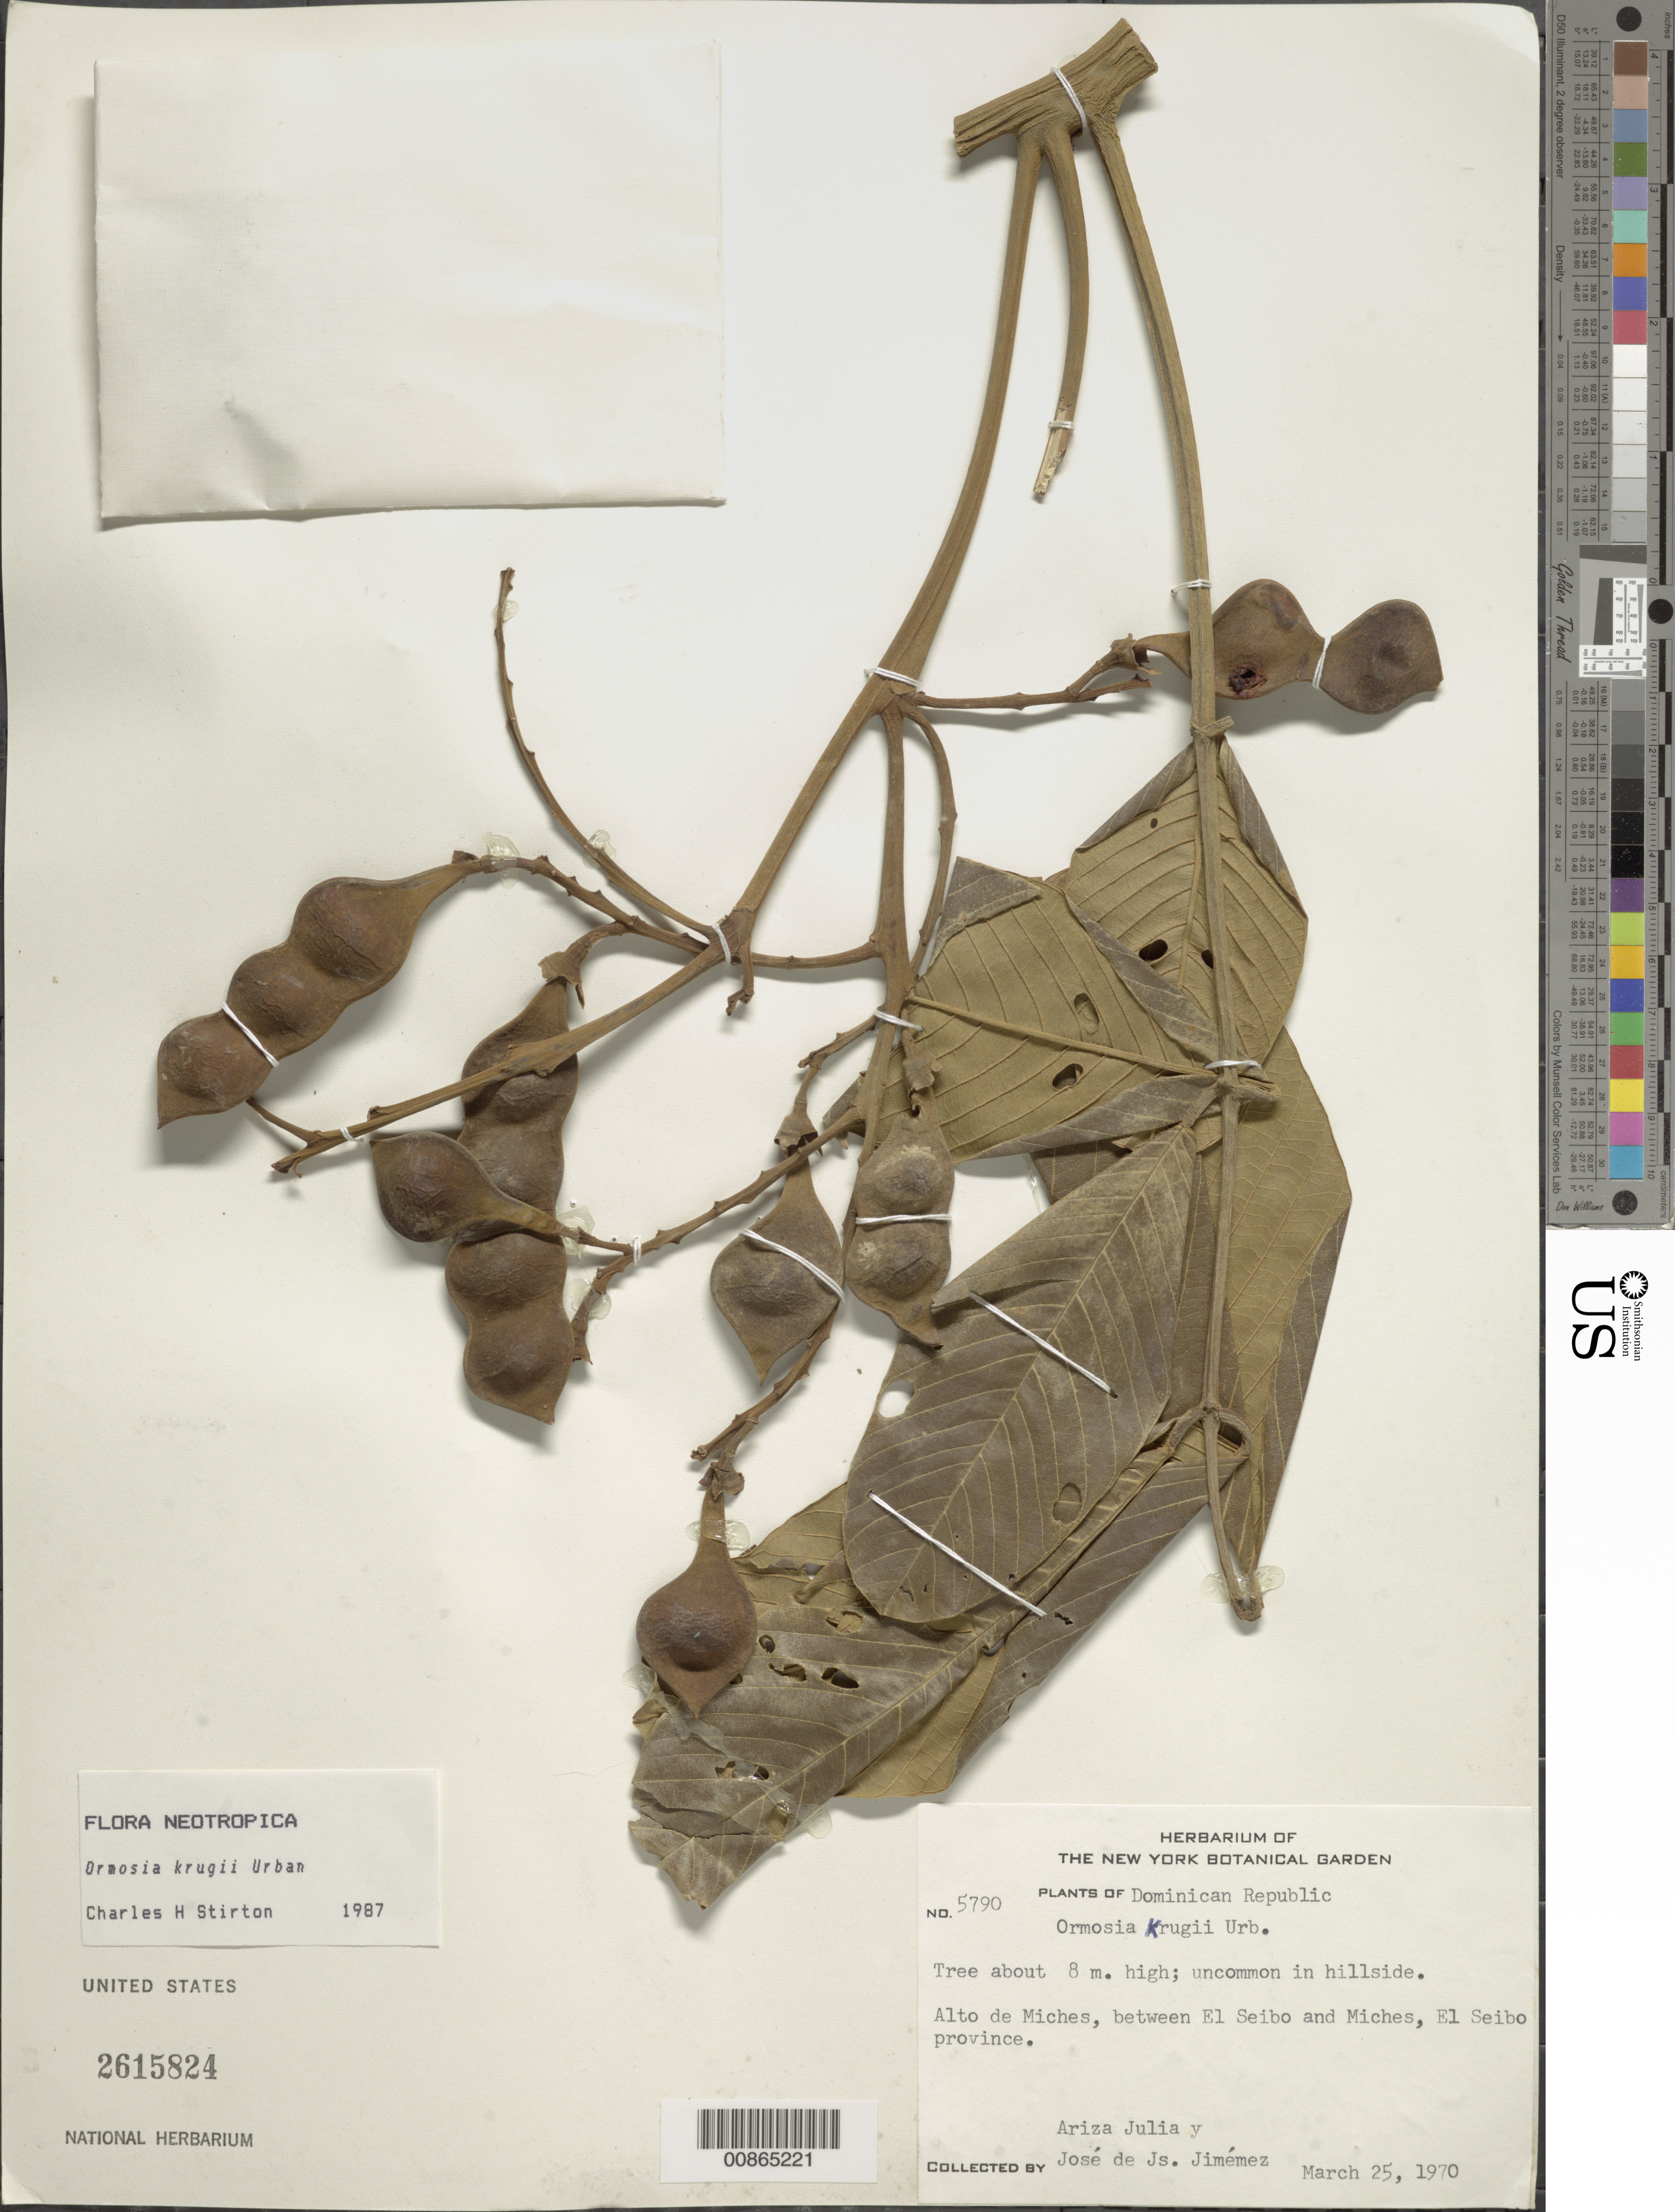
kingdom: Plantae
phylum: Tracheophyta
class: Magnoliopsida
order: Fabales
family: Fabaceae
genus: Ormosia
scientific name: Ormosia krugii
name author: Urb.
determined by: Stirton, Charles H.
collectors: L. Ariza-Julia & J. J. Jiménez Almonte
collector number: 5790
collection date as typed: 25 Mar 1970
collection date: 1970-03-25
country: Dominican Republic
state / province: El Seibo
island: Hispaniola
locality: Alto de Miches, between El Seibo and Miches.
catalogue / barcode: US 2615824